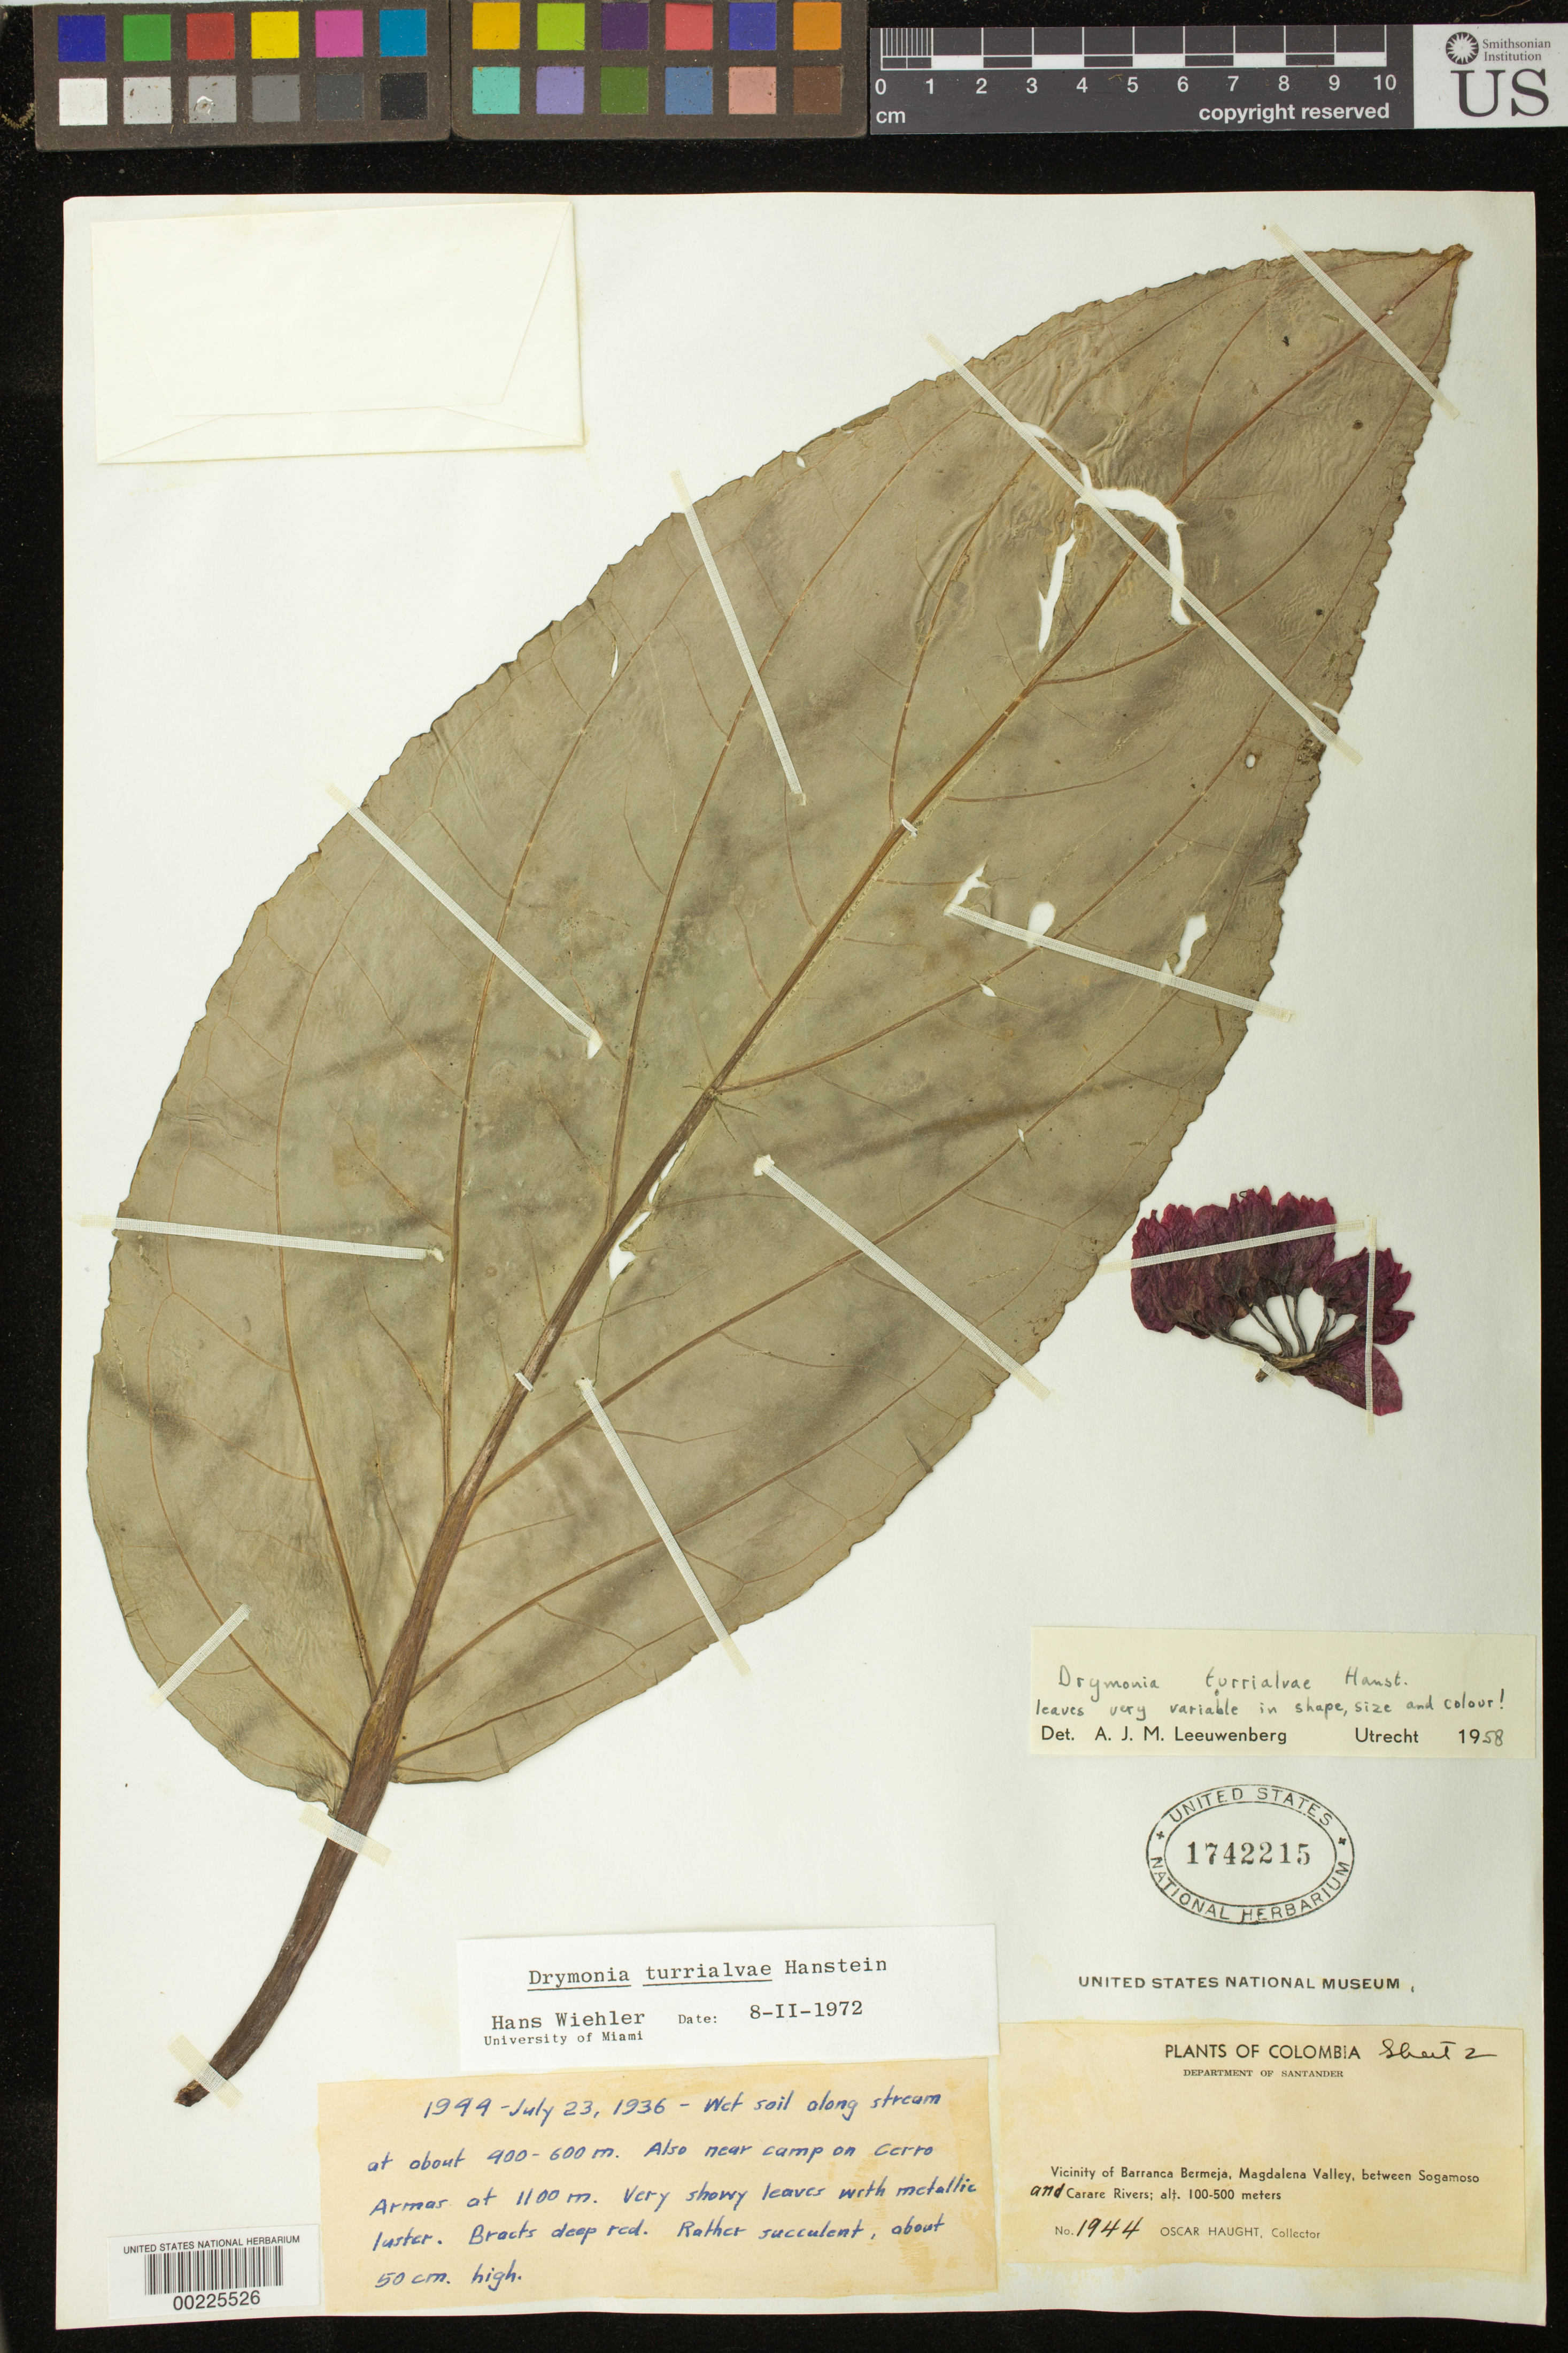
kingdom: Plantae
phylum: Tracheophyta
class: Magnoliopsida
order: Lamiales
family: Gesneriaceae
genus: Drymonia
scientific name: Drymonia turrialvae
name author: Hanst.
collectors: O. L. Haught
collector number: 1944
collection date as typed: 23 Jul 1936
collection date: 1936-07-23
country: Colombia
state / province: Santander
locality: Vicinity of Barranca Bermeja, Magdalena valley, between Sogamoso and Carare Rivers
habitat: Wet soil along stream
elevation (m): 400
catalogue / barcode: US 1742215